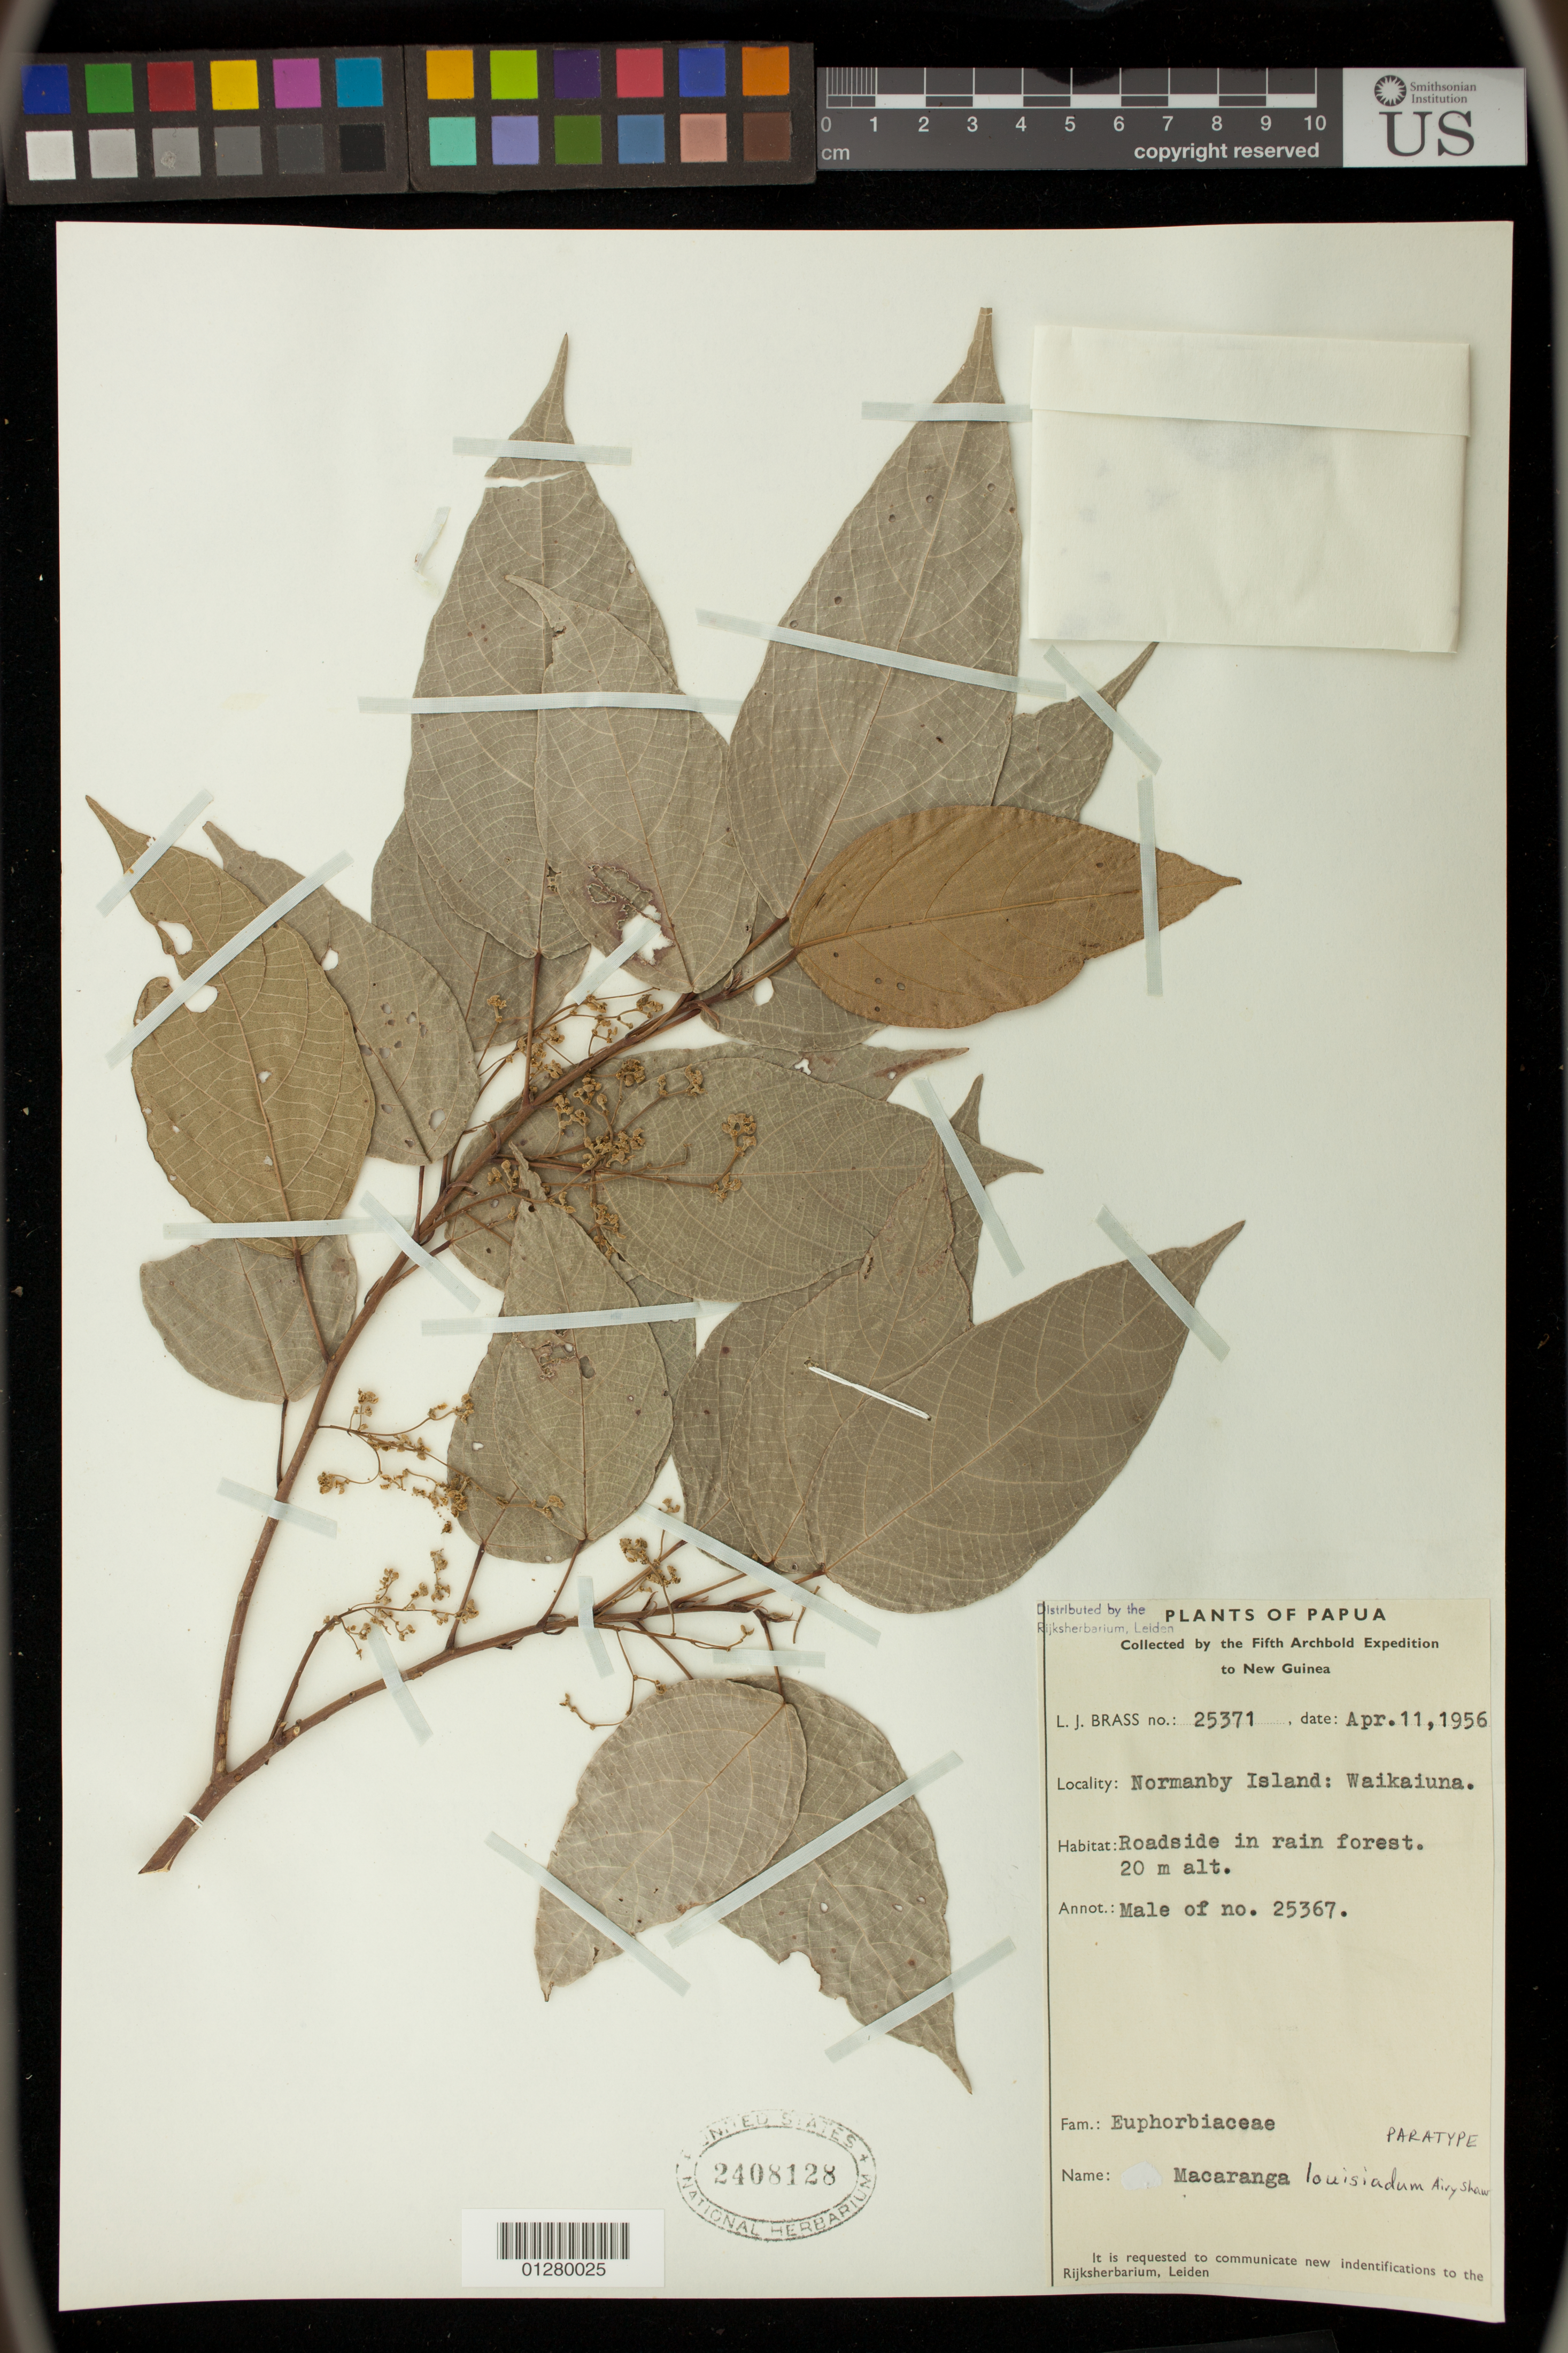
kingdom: Plantae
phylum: Tracheophyta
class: Magnoliopsida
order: Malpighiales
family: Euphorbiaceae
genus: Macaranga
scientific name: Macaranga louisiadum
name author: Airy Shaw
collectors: L. J. Brass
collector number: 25371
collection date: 1956-04-11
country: Papua New Guinea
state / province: Milne Bay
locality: Normanby Island: Waikaiuna. Roadside in rain forest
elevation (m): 20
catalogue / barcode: US 2408128